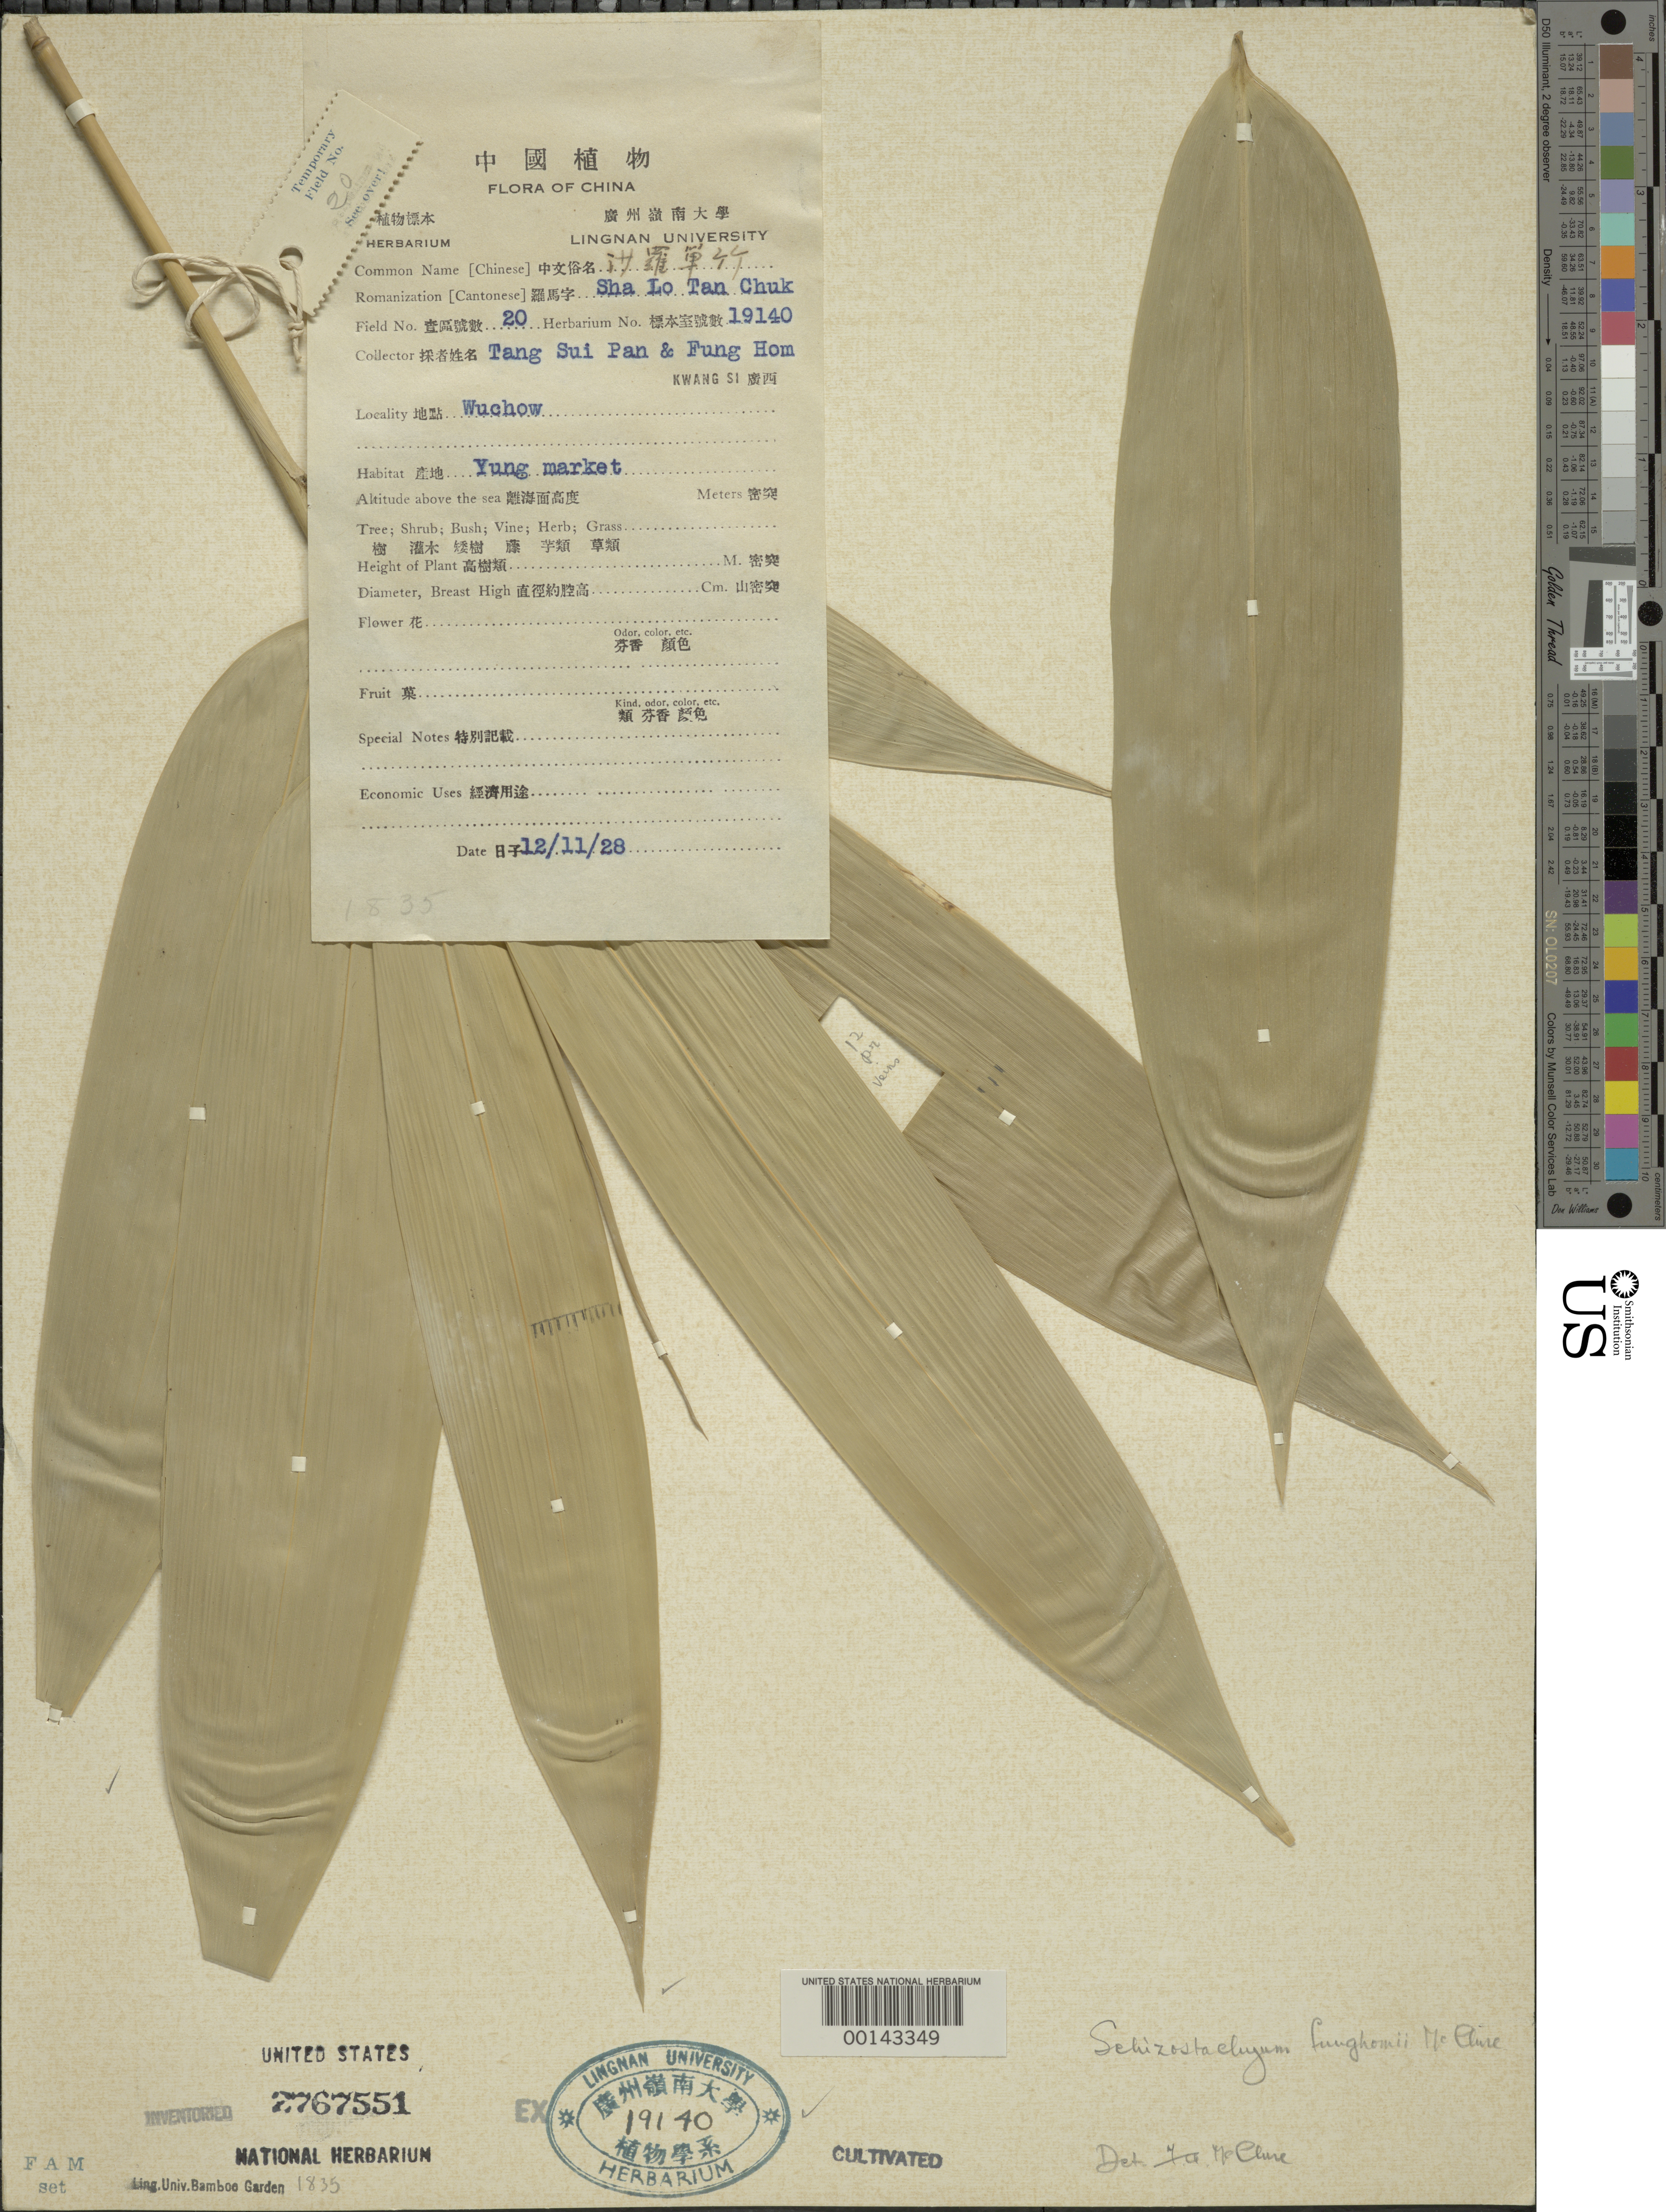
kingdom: Plantae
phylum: Tracheophyta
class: Liliopsida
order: Poales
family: Poaceae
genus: Schizostachyum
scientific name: Schizostachyum funghomii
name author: McClure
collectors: S. P. Tang & H. L. Fung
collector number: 20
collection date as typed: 12 Nov 1928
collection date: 1928-11-12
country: China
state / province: Jiangxi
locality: Wuchow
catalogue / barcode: US 2767551